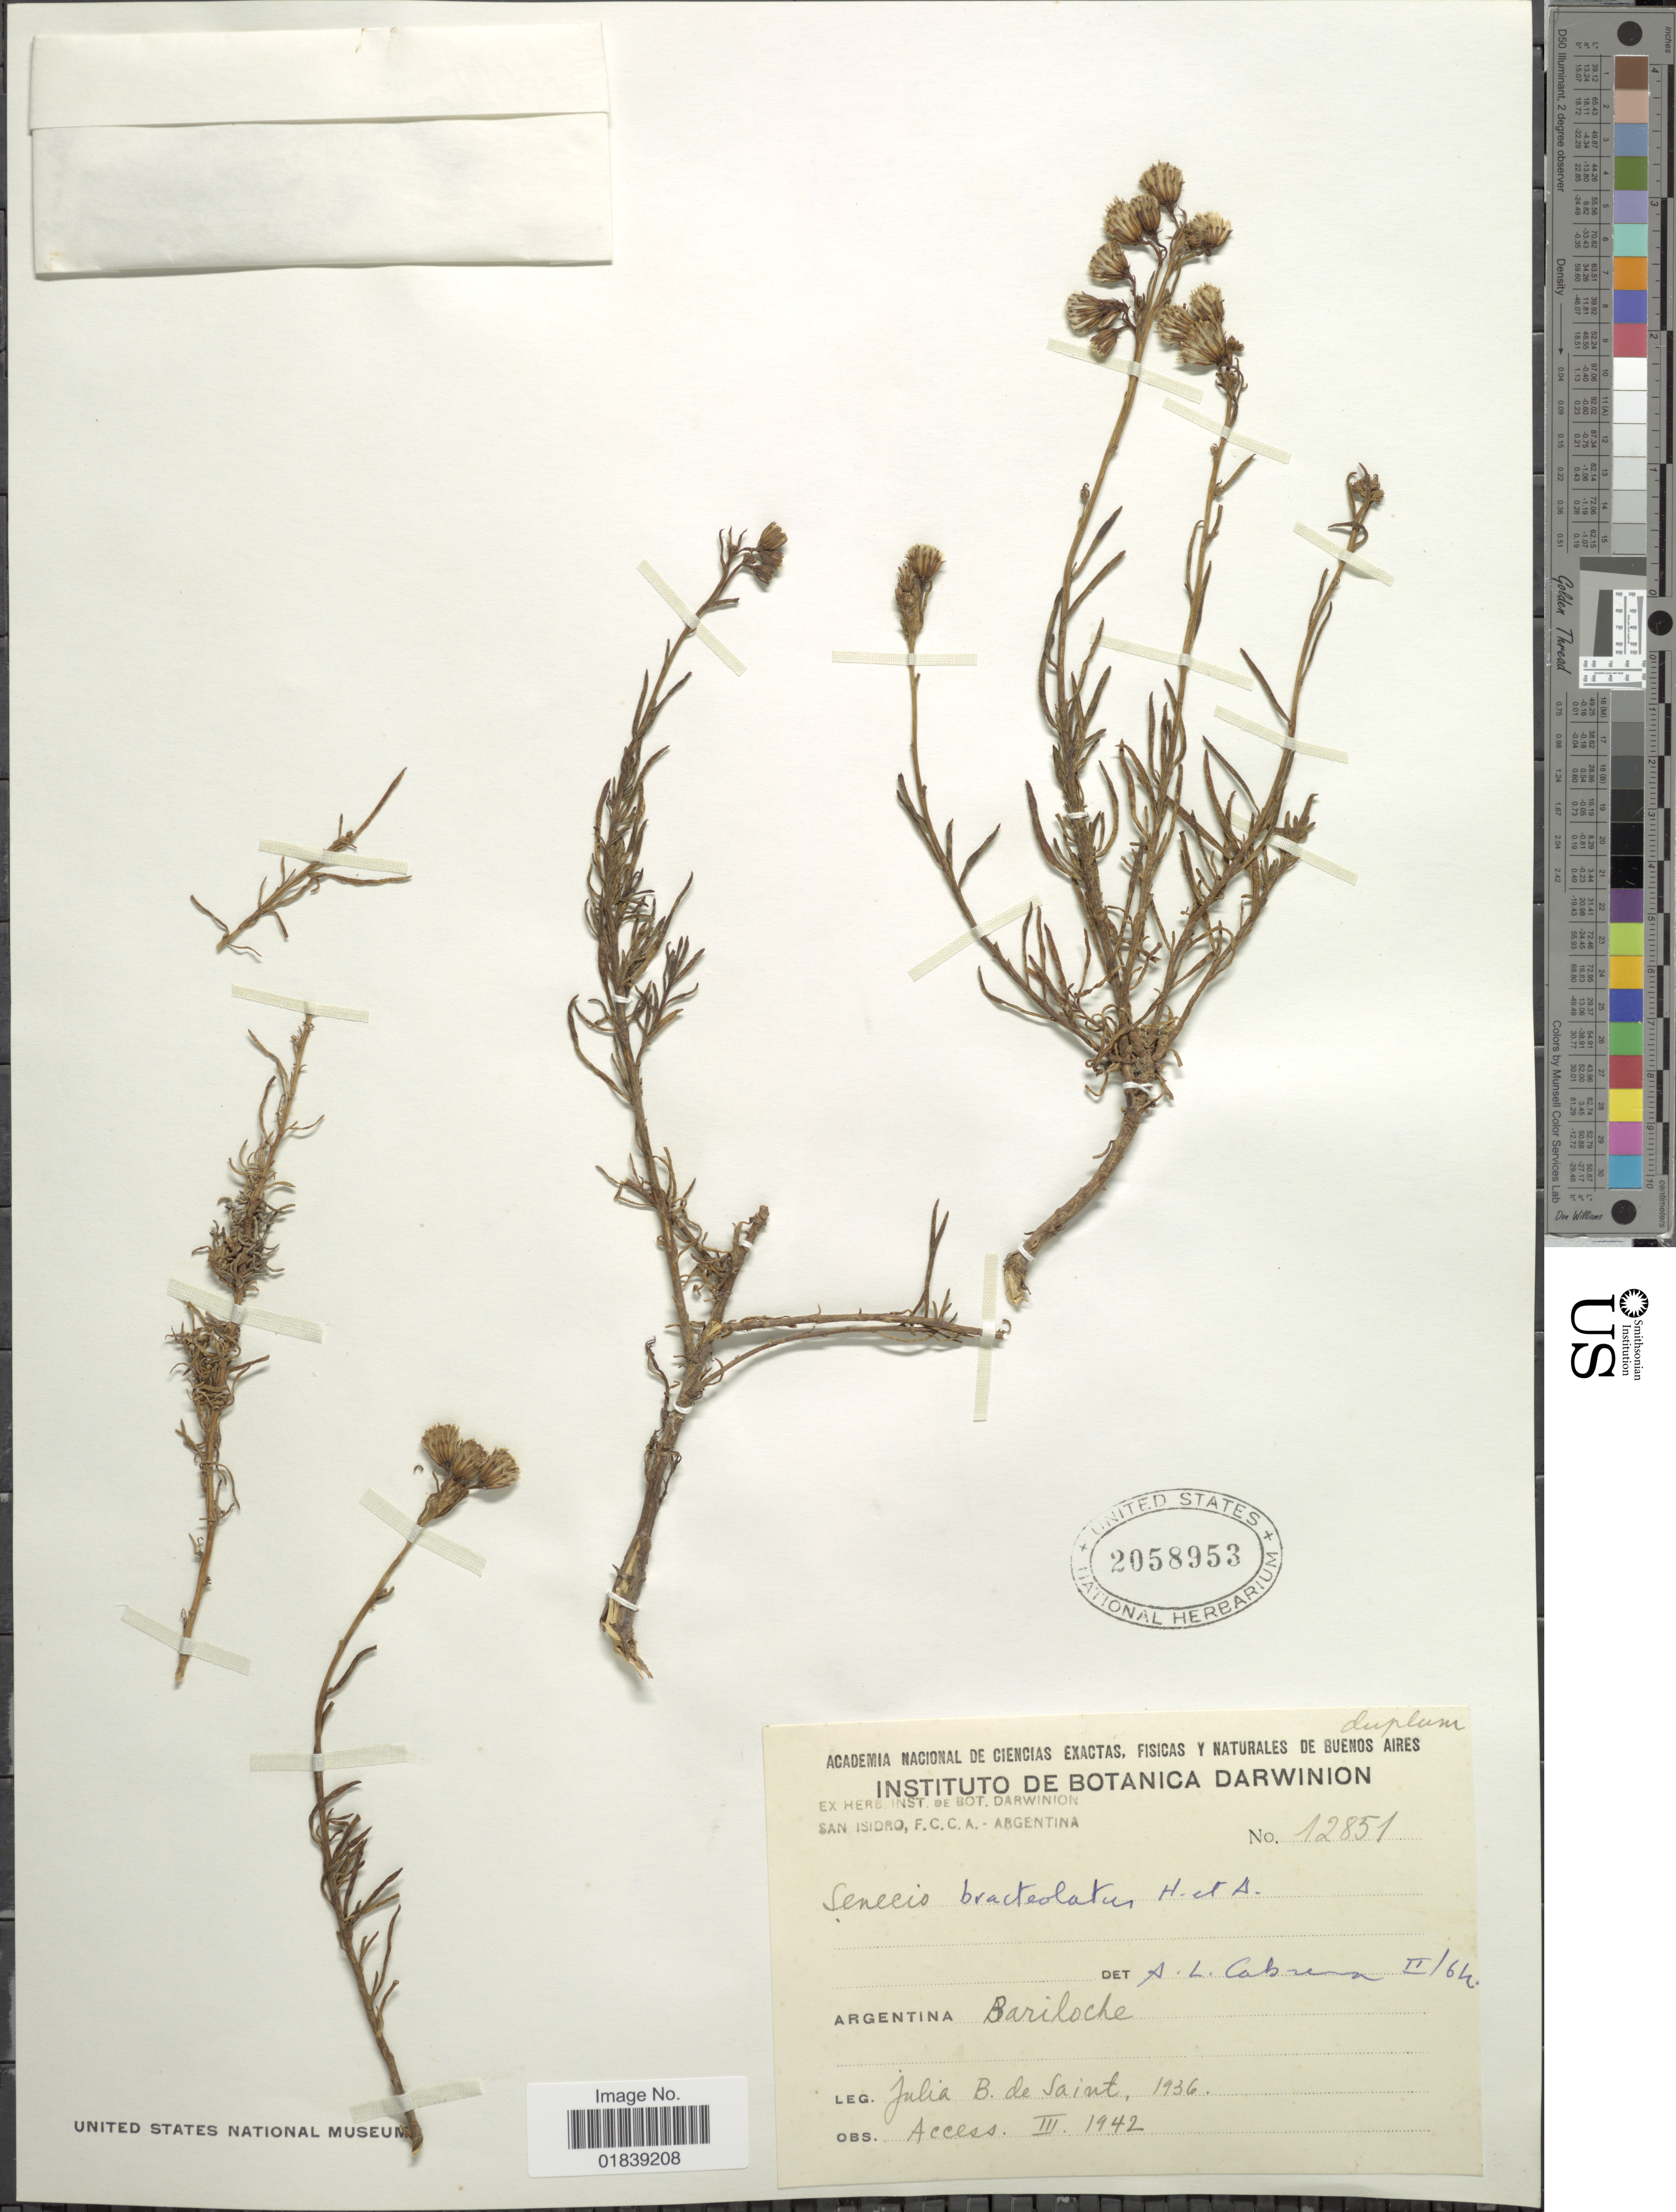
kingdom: Plantae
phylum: Tracheophyta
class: Magnoliopsida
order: Asterales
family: Asteraceae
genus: Senecio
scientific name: Senecio bracteolatus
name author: Hook. & Arn.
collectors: J. De Saint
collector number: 12851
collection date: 1936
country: Argentina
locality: Bariloche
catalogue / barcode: US 2058953